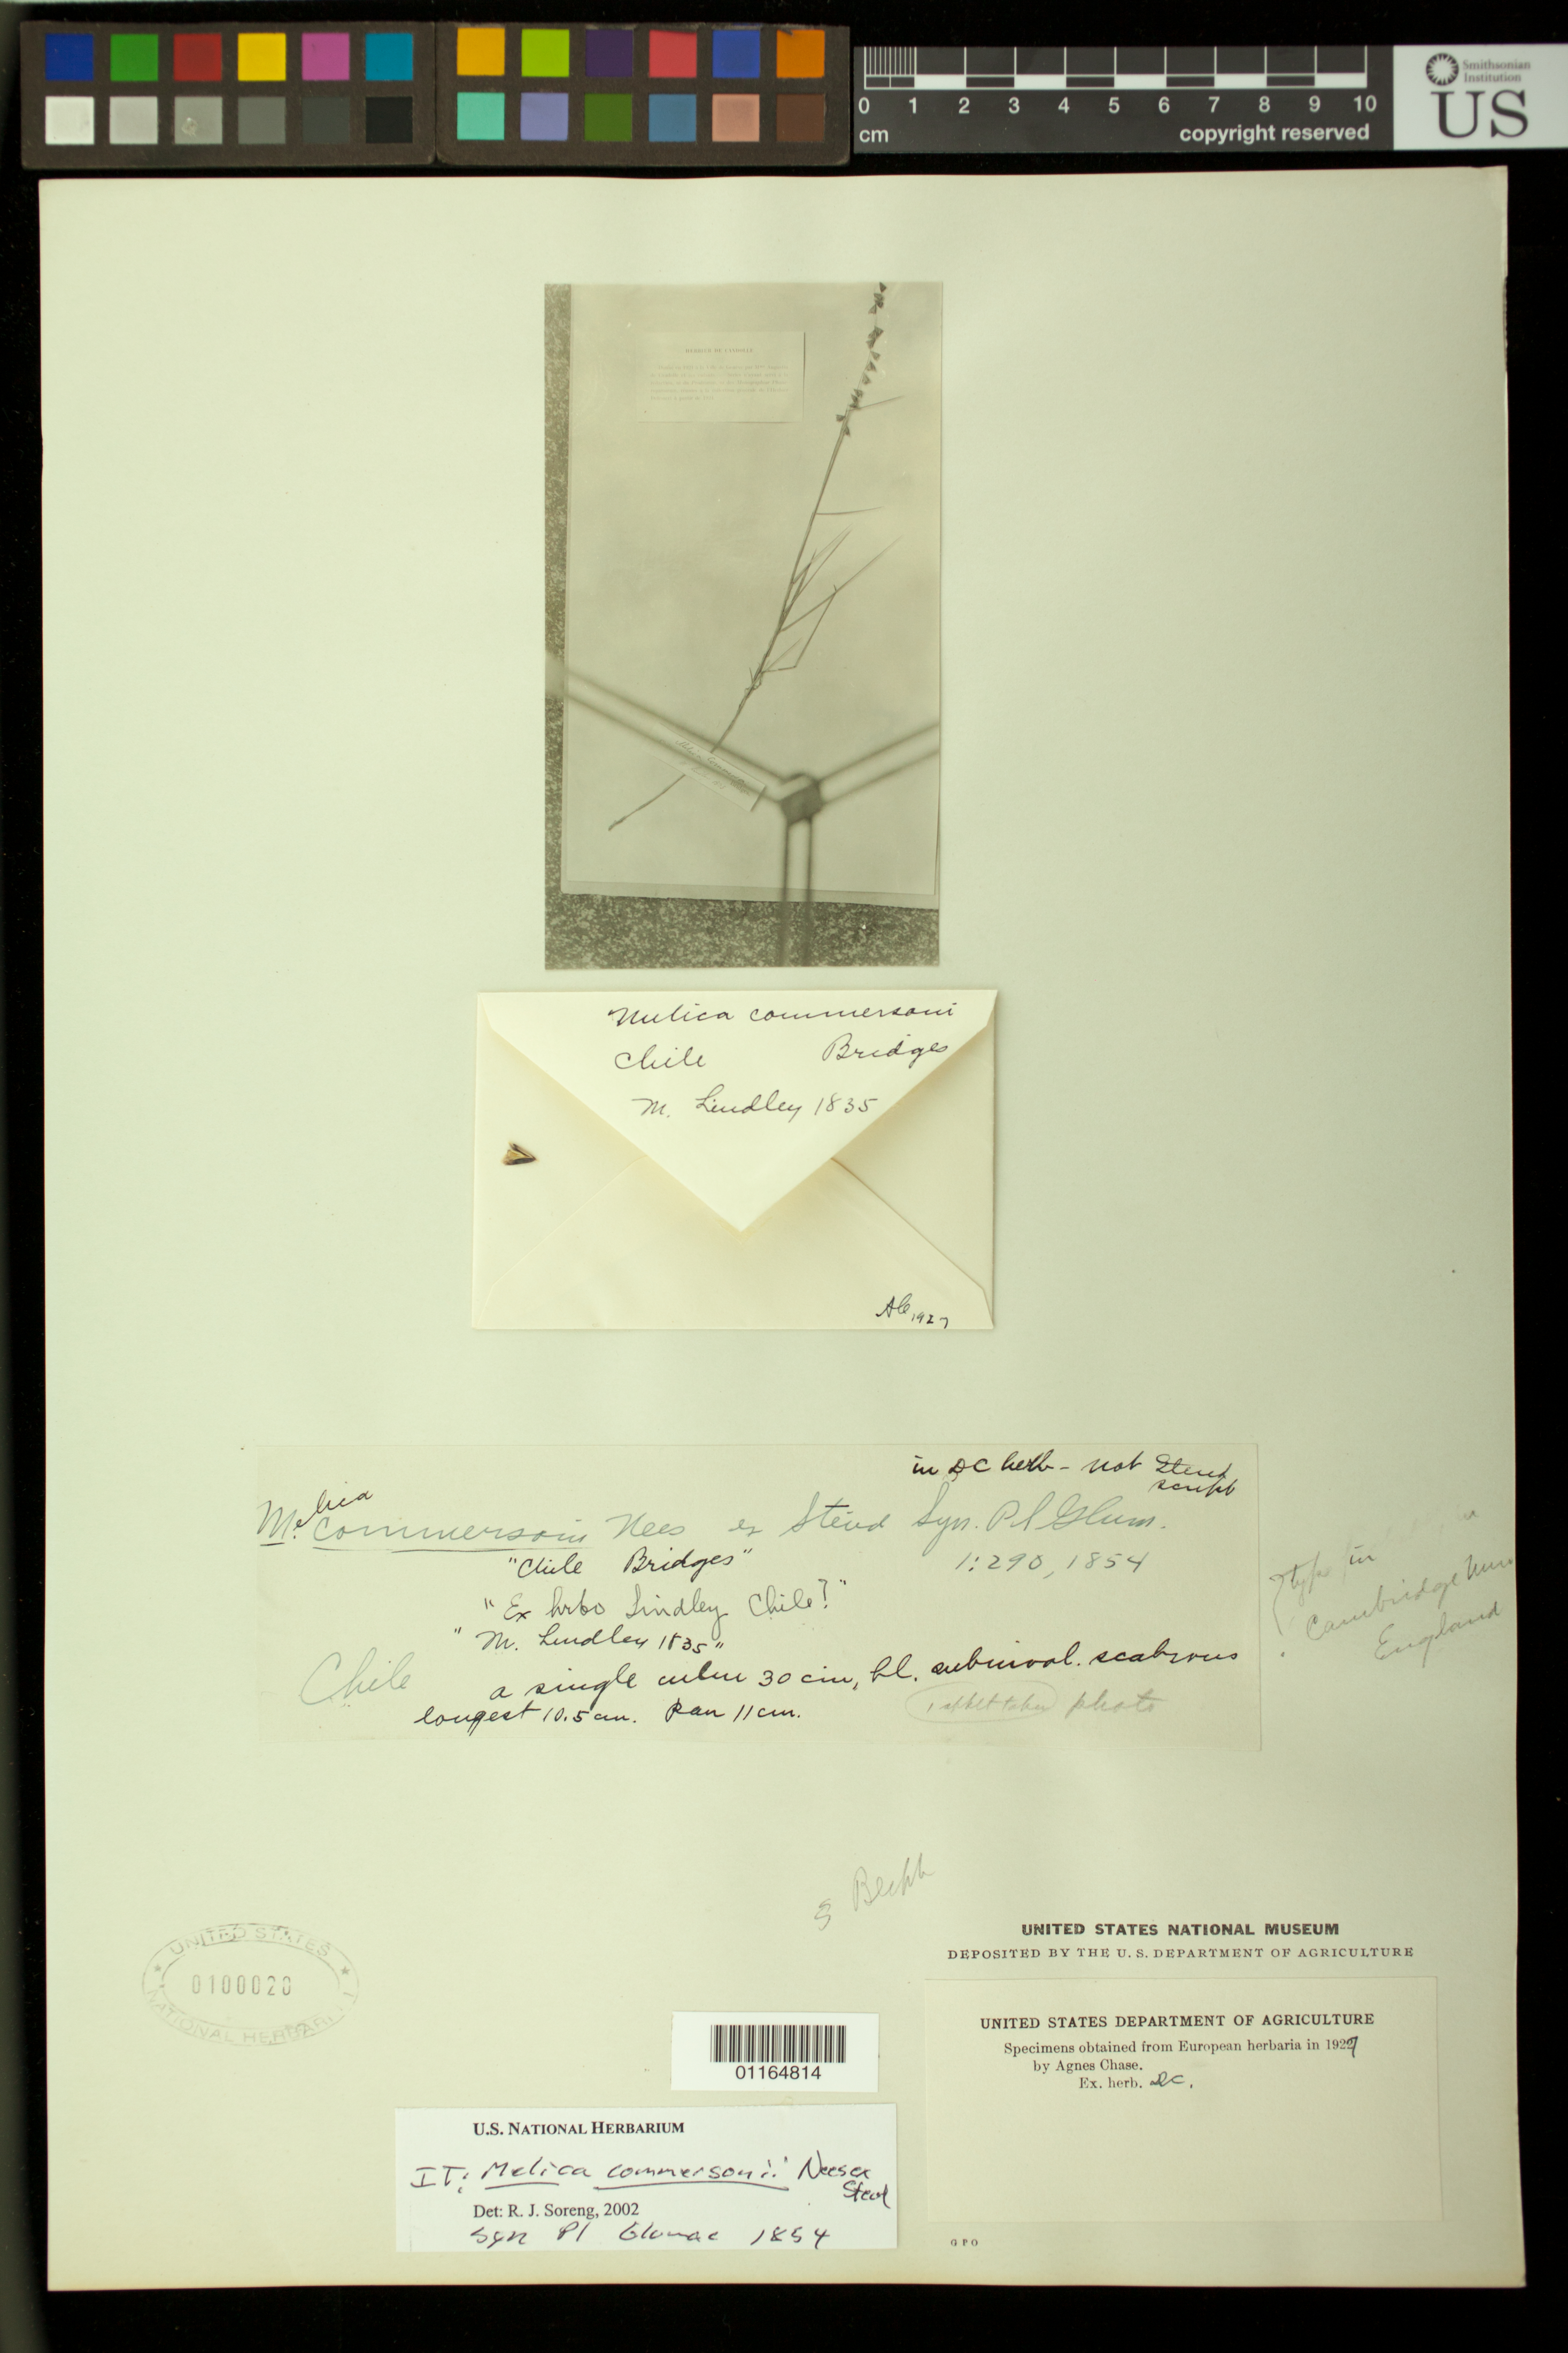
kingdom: Plantae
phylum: Tracheophyta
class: Liliopsida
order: Poales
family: Poaceae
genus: Melica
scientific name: Melica commersonii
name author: Nees ex Steud.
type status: Type Collection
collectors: T. Bridges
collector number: Lindley s.n.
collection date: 1835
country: Chile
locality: ex herb Lindley?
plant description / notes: Photograph and fragmentary material of type specimen ex herb. DC.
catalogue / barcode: US 100020